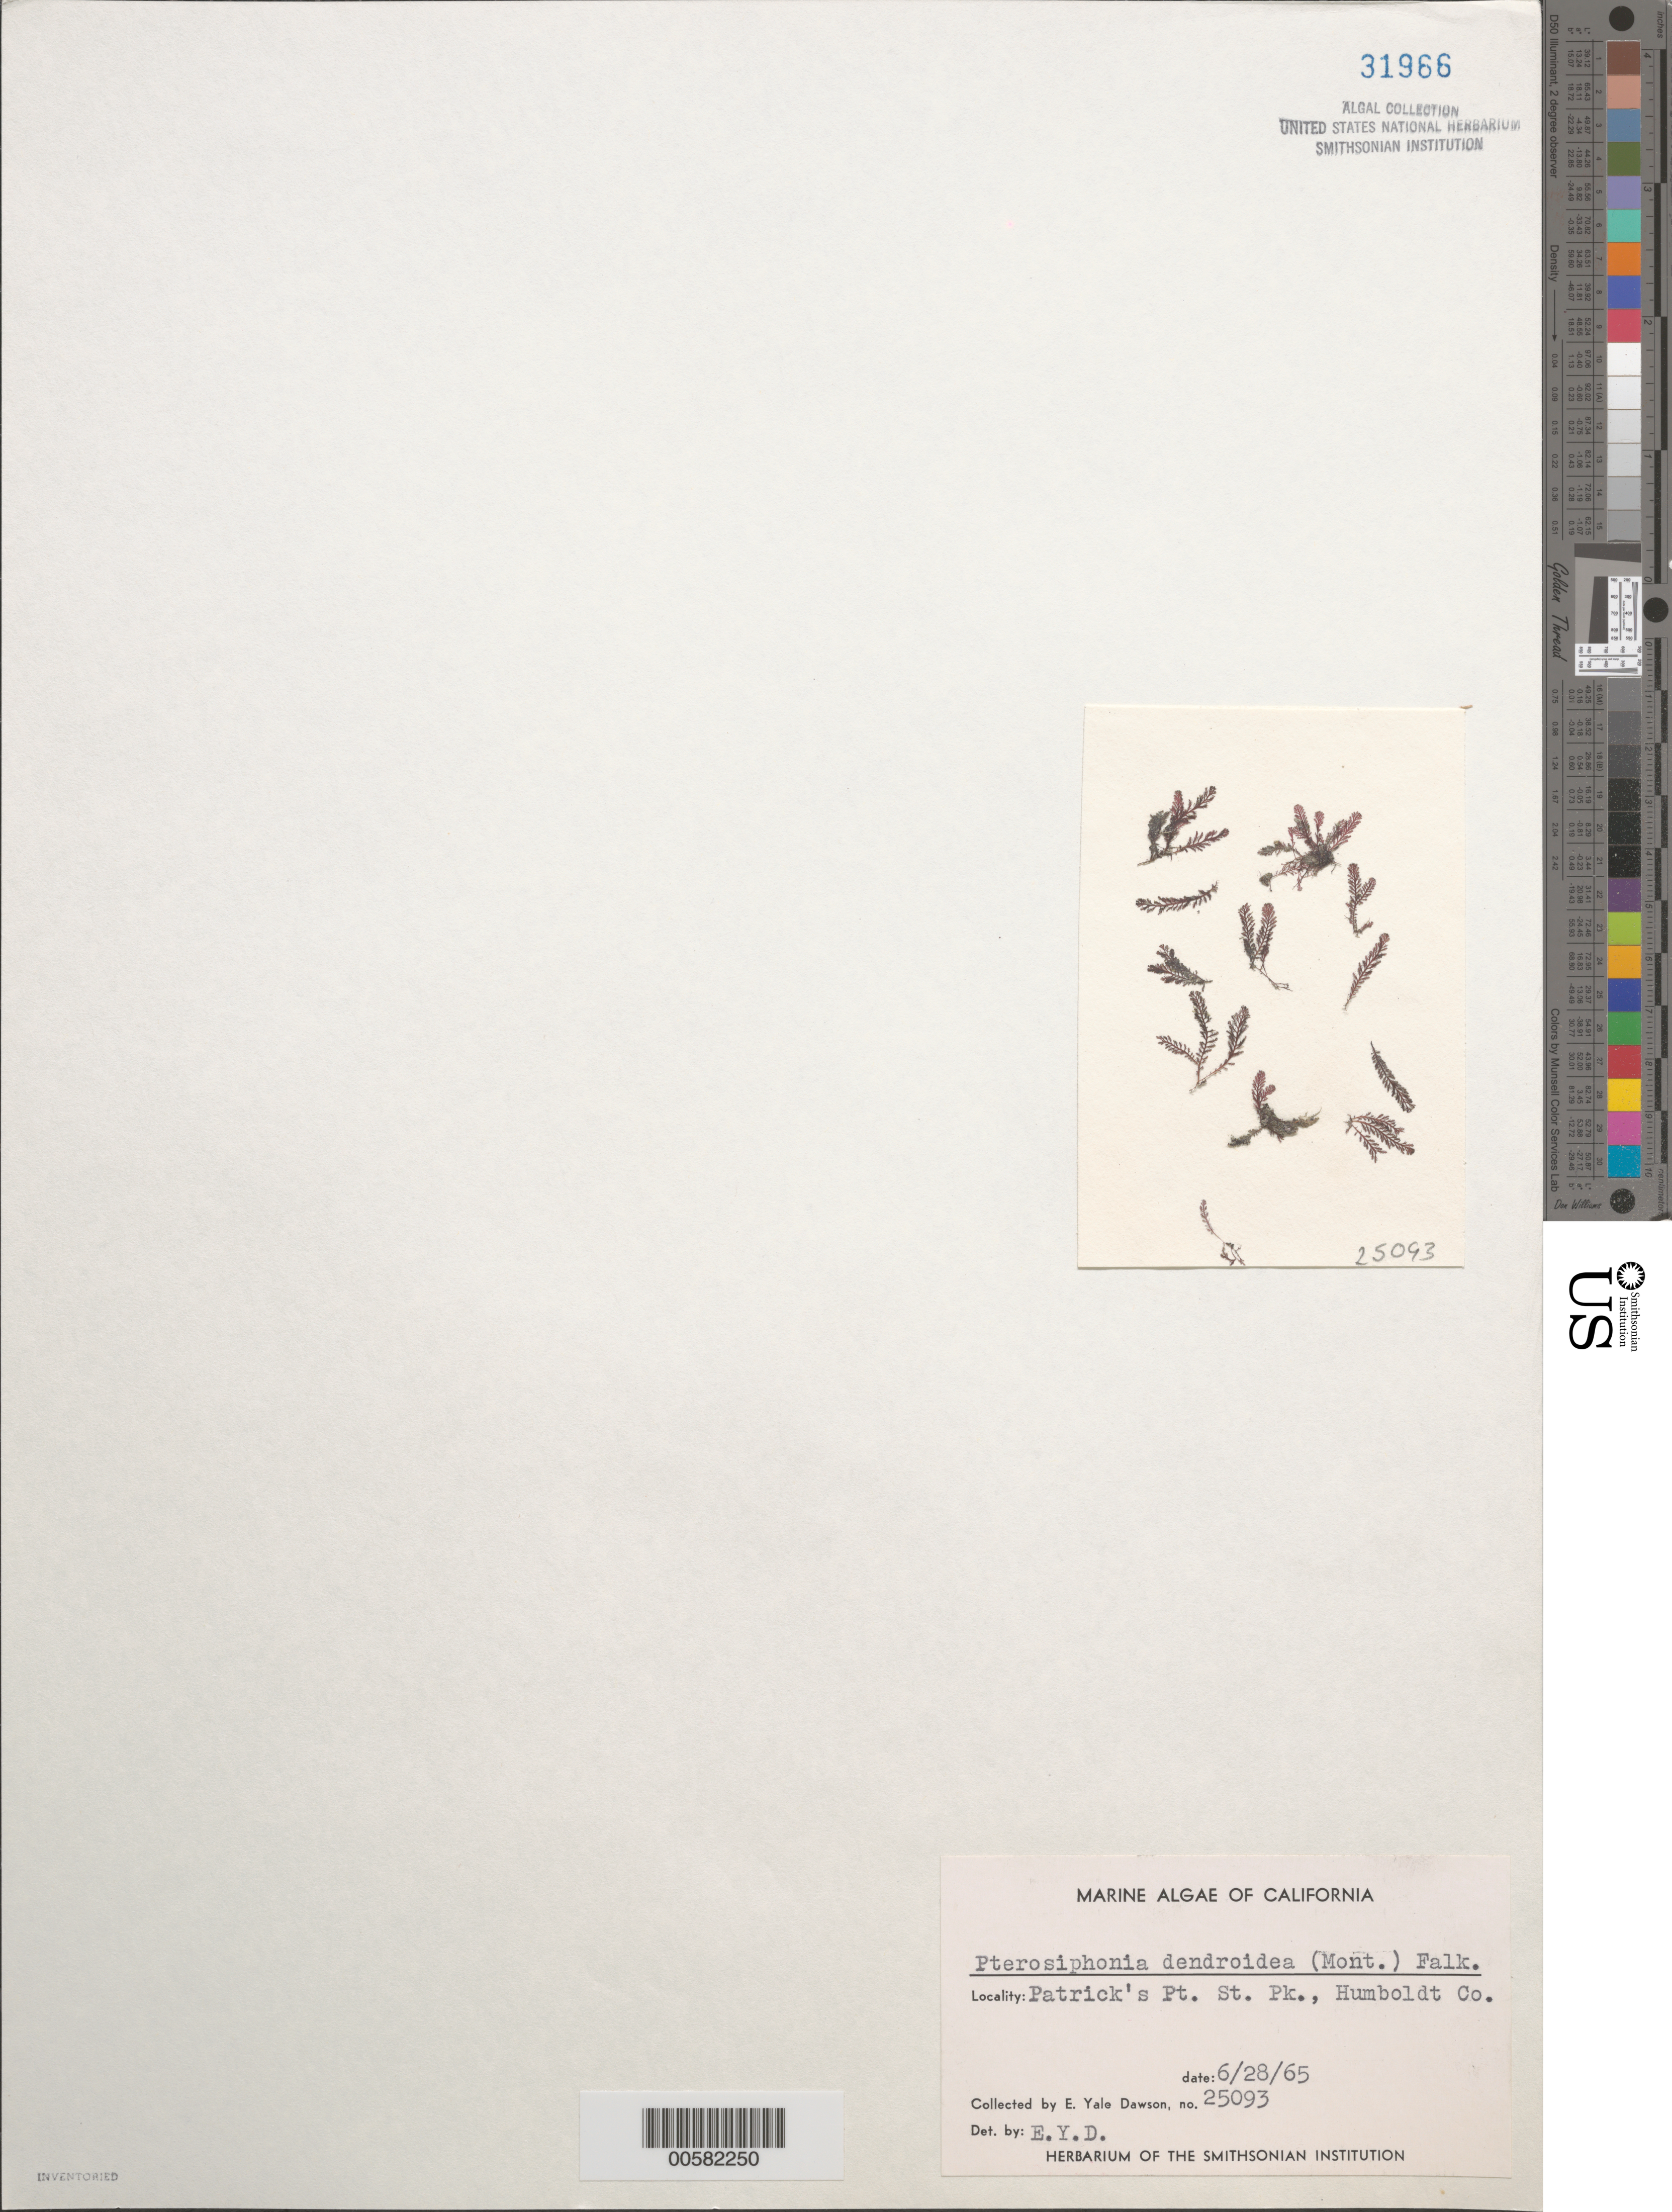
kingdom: Plantae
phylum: Rhodophyta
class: Florideophyceae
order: Ceramiales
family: Rhodomelaceae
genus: Symphyocladiella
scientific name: Symphyocladiella dendroidea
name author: (Montagne) Bustamante et al.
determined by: Algae name updating Project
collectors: E. Y. Dawson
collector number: EYD 25093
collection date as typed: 28 Jun 1965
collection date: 1965-06-28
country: United States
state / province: California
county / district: Humboldt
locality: Patrick's Point State Park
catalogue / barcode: US 31966